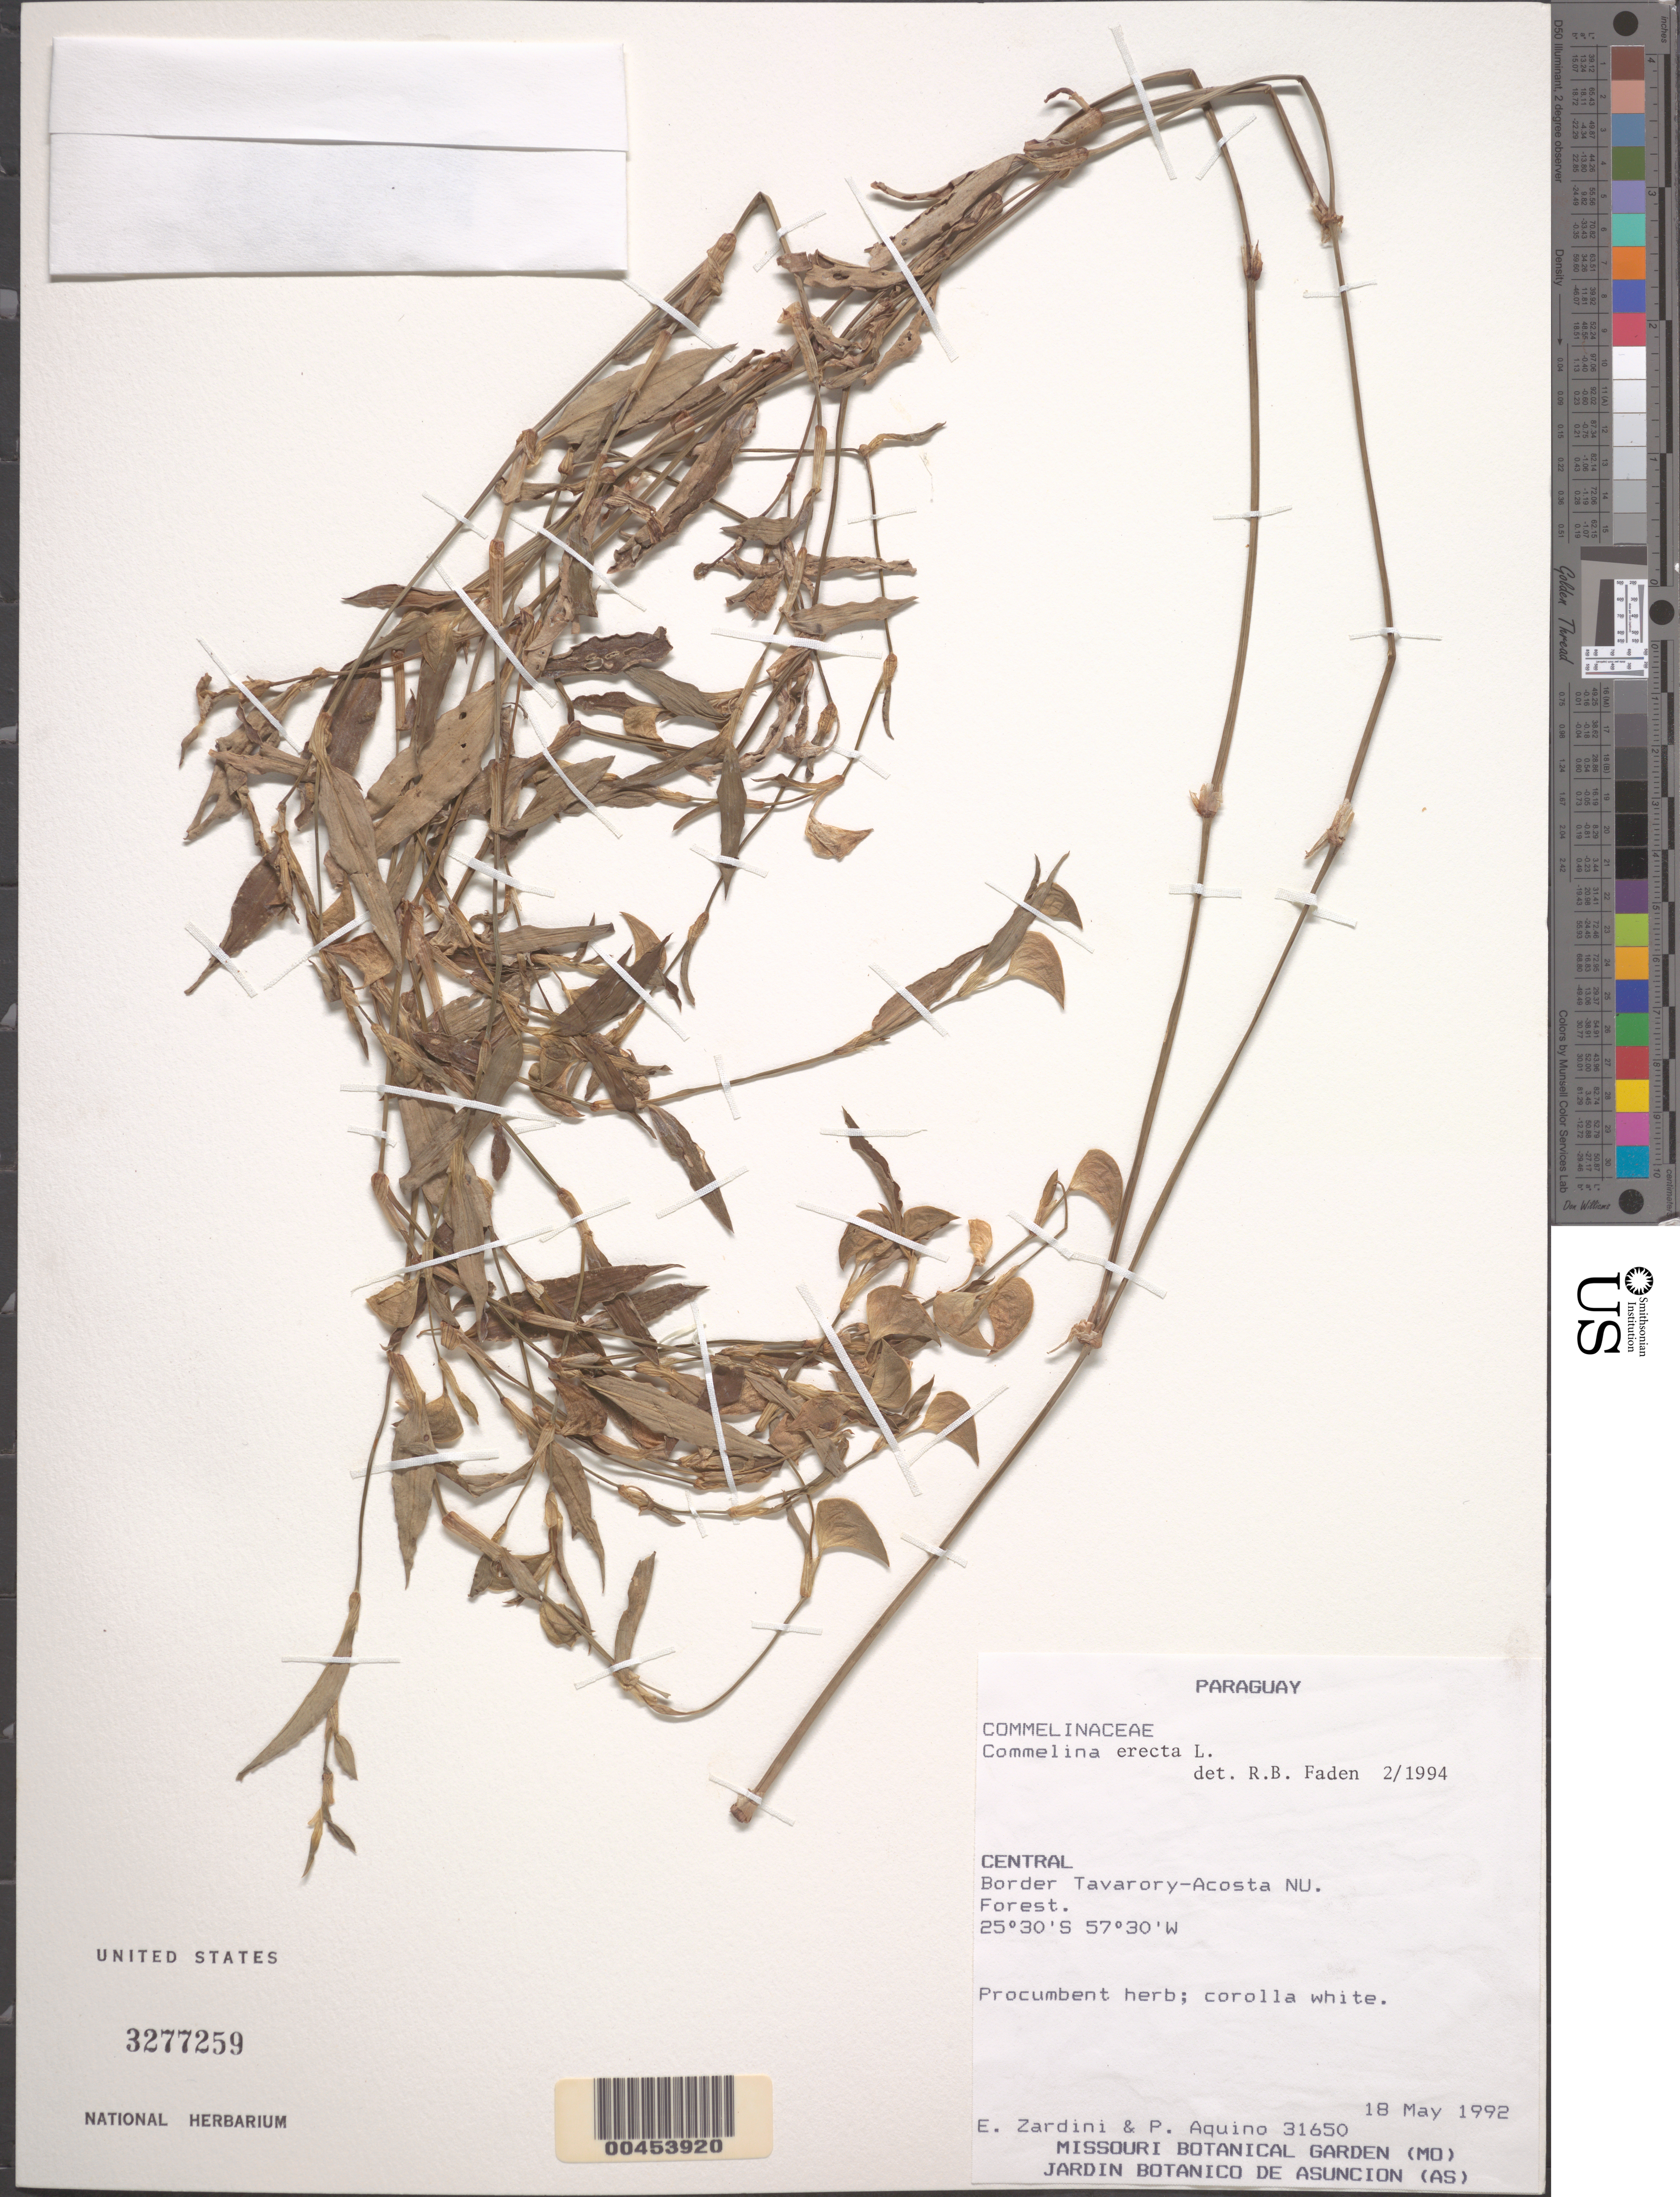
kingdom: Plantae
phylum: Tracheophyta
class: Liliopsida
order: Commelinales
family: Commelinaceae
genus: Commelina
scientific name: Commelina erecta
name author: L.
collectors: E. M. Zardini & P. Aquino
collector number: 31650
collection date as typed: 18 May 1992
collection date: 1992-05-18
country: Paraguay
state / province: Central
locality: Border tavarory and acosta nu forest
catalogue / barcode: US 3277259